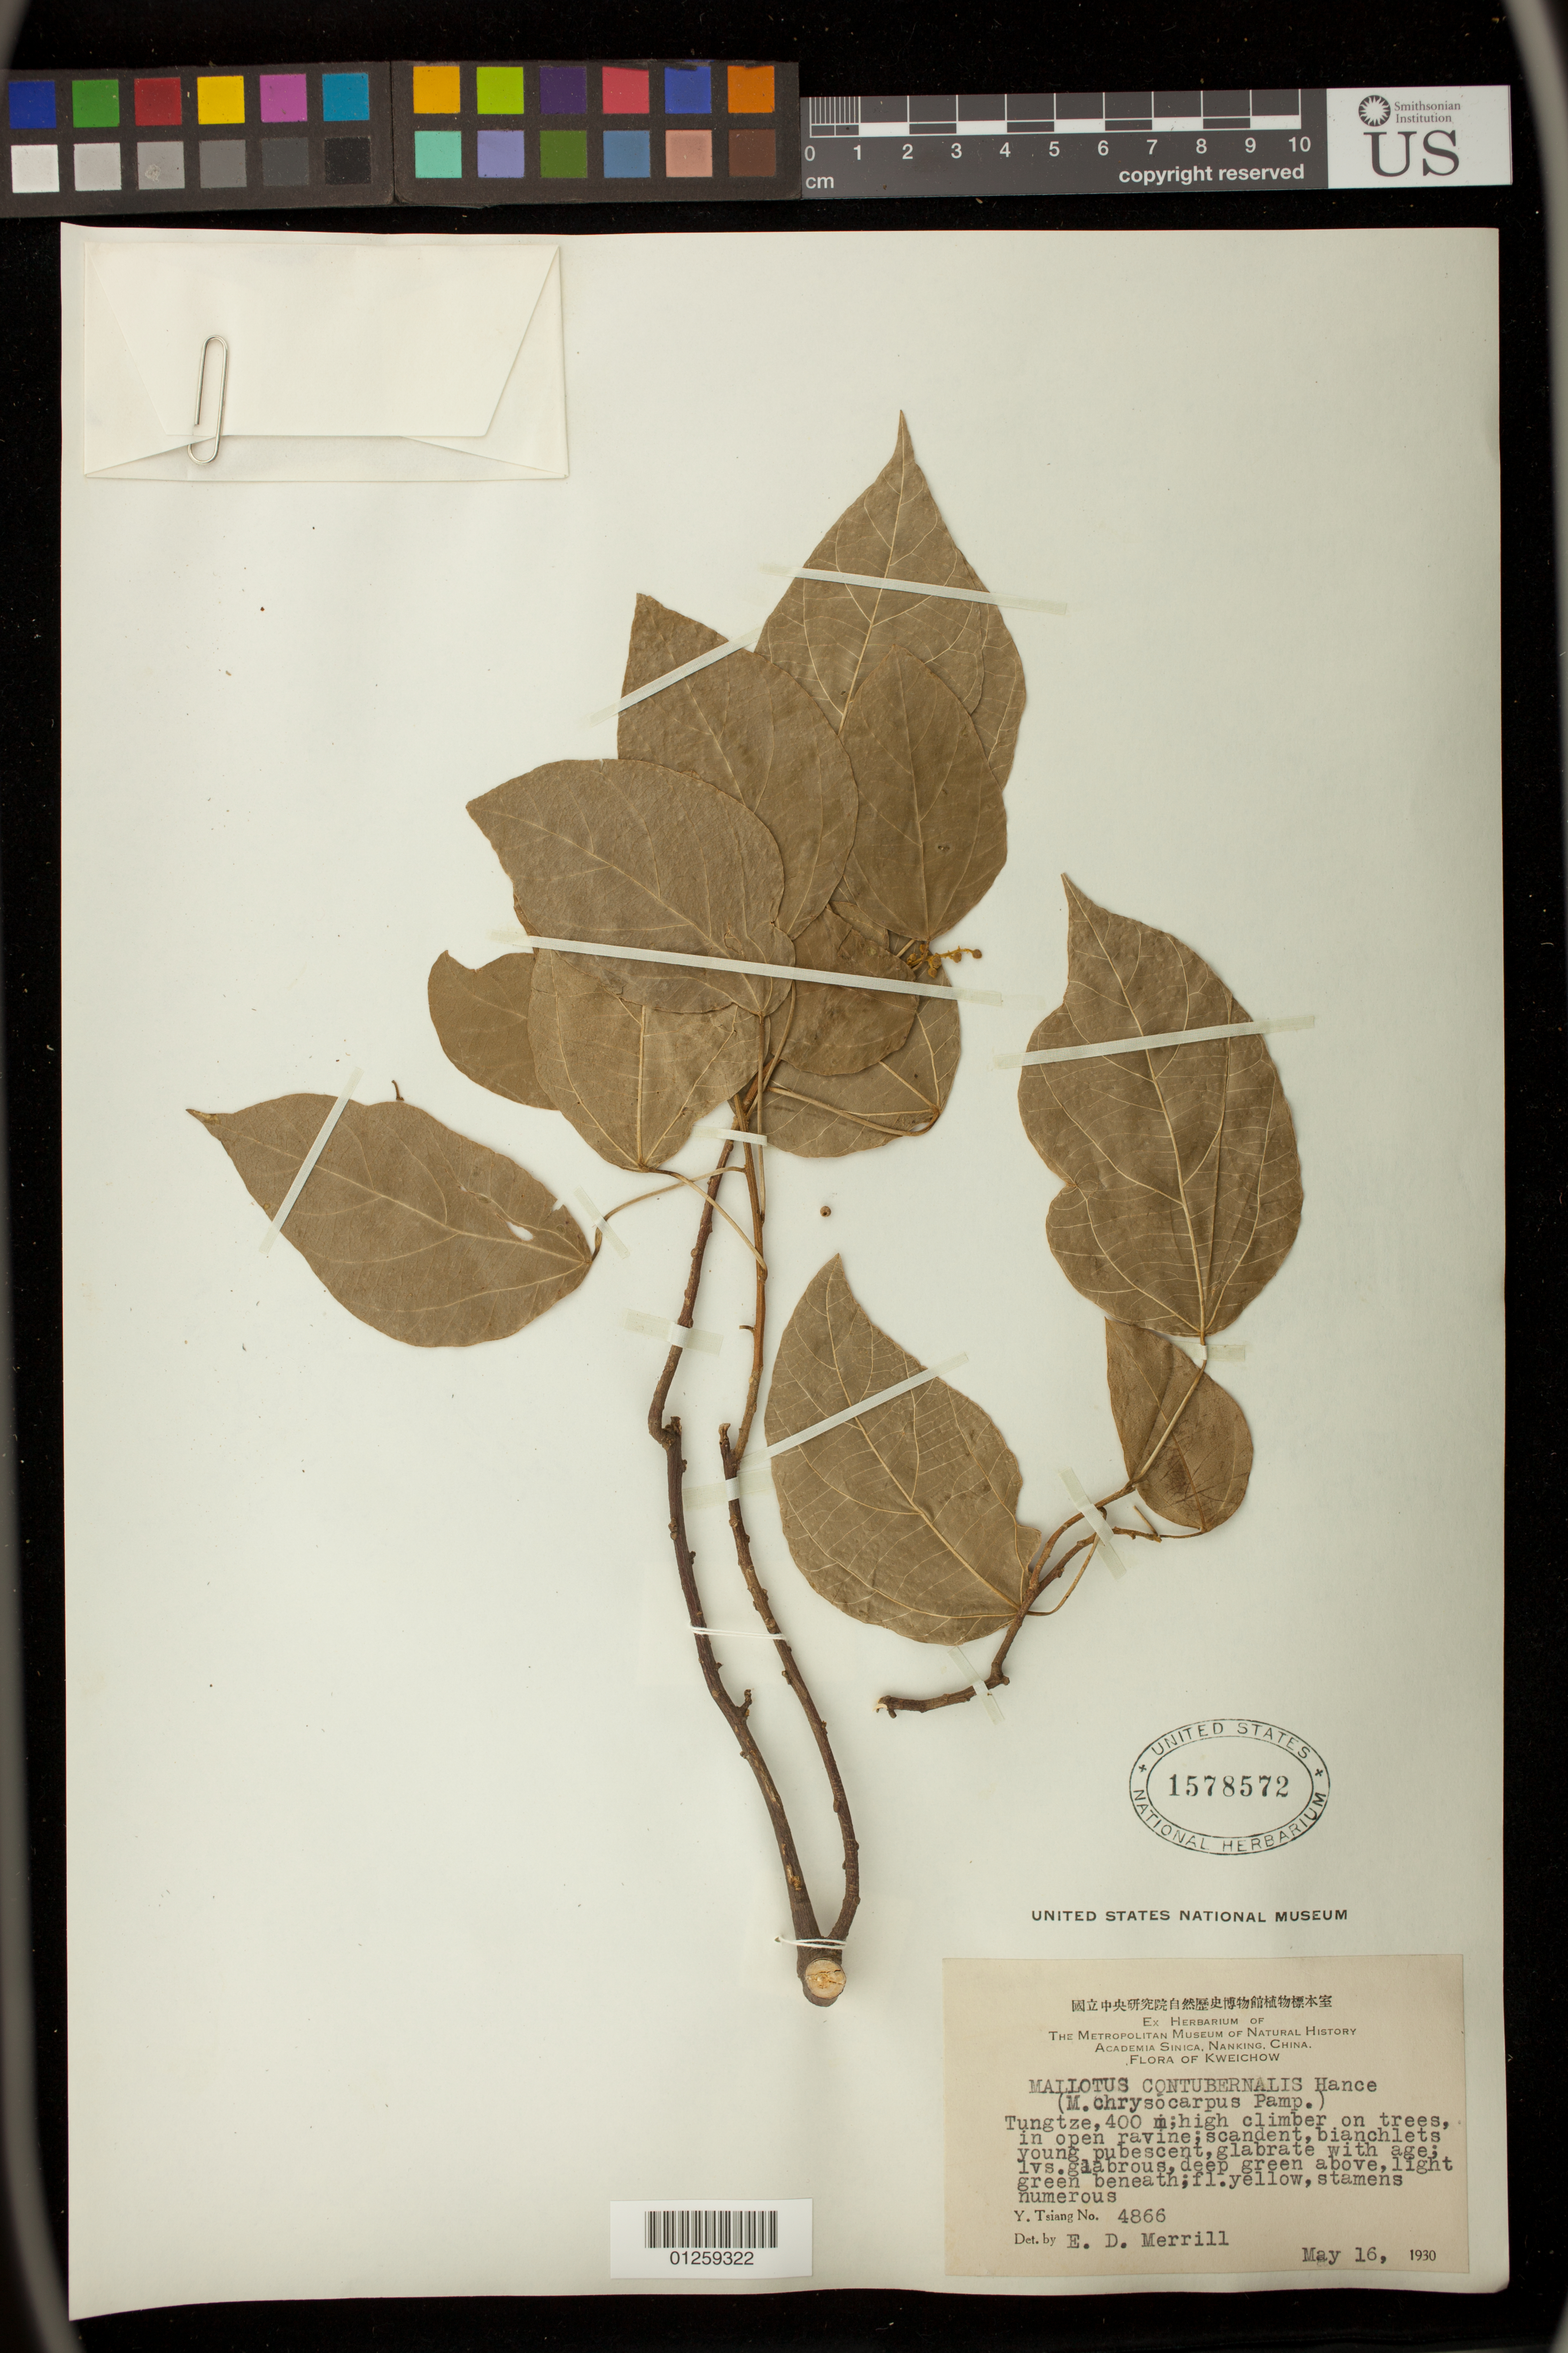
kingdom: Plantae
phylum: Tracheophyta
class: Magnoliopsida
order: Malpighiales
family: Euphorbiaceae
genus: Mallotus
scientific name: Mallotus repandus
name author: (Rottler) Müll. Arg.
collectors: Y. Tsiang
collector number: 4866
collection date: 1930-05-16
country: China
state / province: Guizhou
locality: Tungtze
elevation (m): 400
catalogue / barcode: US 1578572